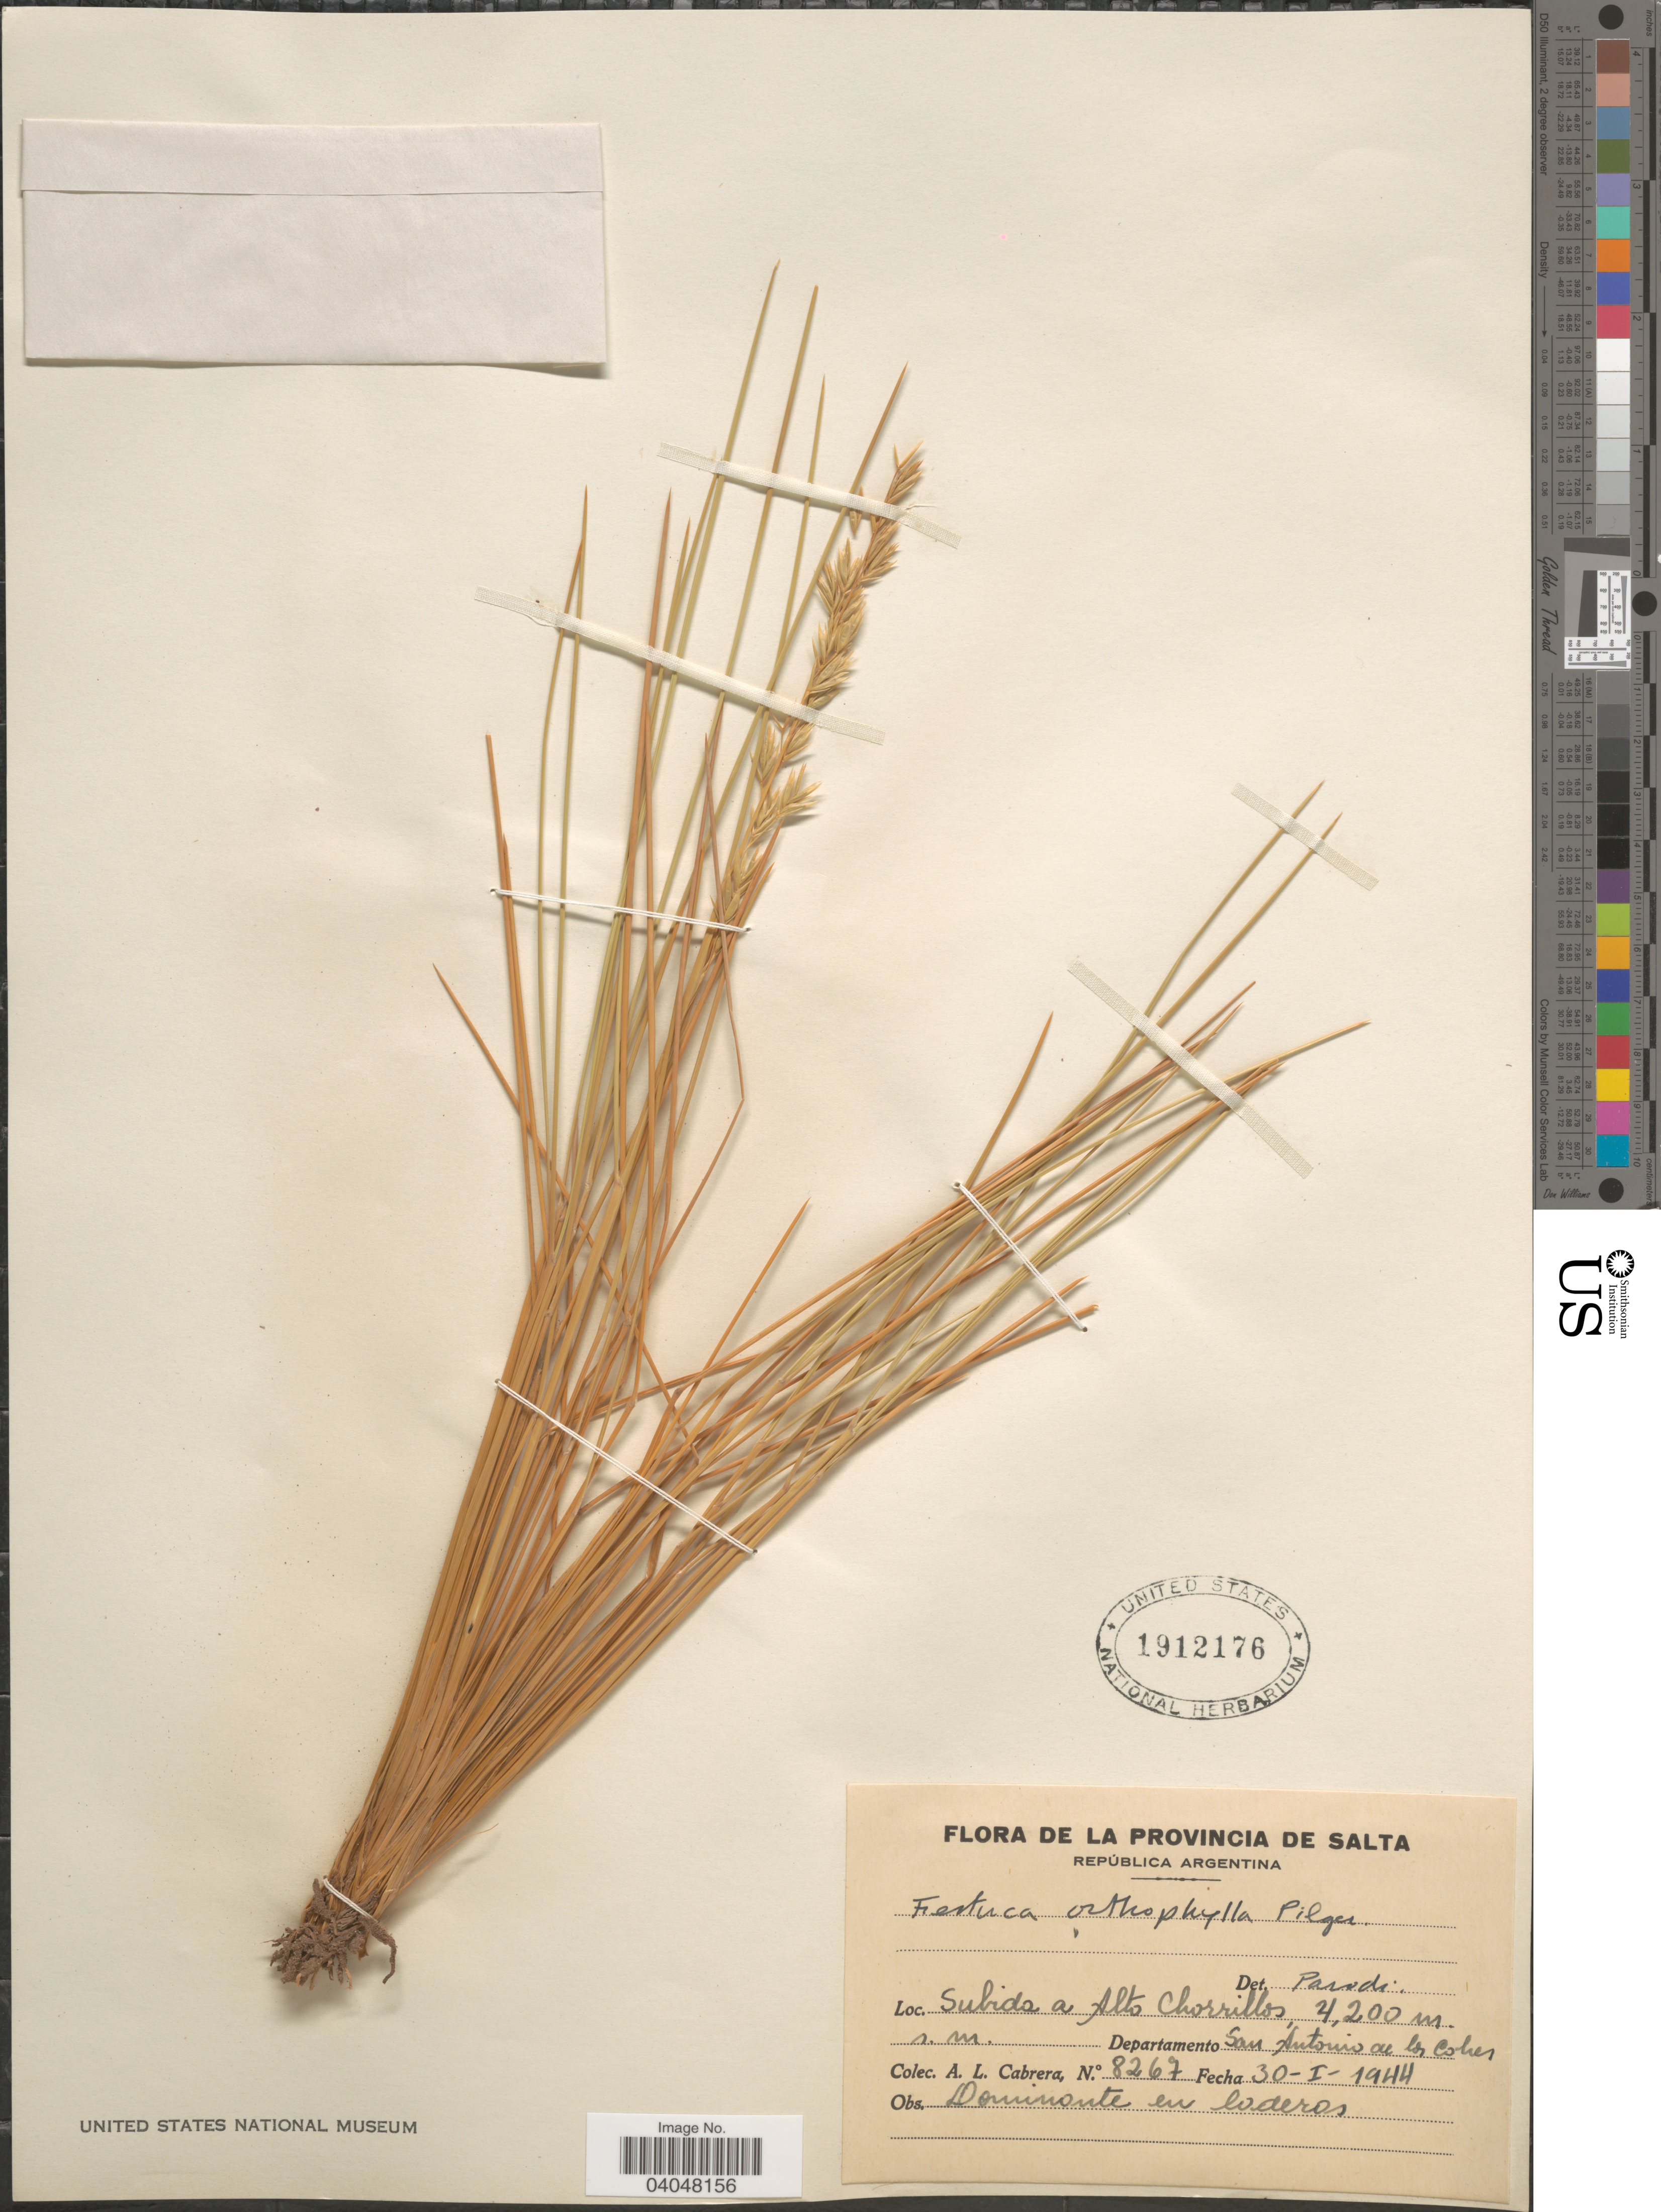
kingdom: Plantae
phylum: Tracheophyta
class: Liliopsida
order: Poales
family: Poaceae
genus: Festuca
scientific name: Festuca orthophylla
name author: Pilg.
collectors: A. L. Cabrera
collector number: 8267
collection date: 1944-01-30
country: Argentina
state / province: Salta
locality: Subida a Alto Chorrillos. Departamento San Antonio de los Cobres.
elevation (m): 4200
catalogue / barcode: US 1912176